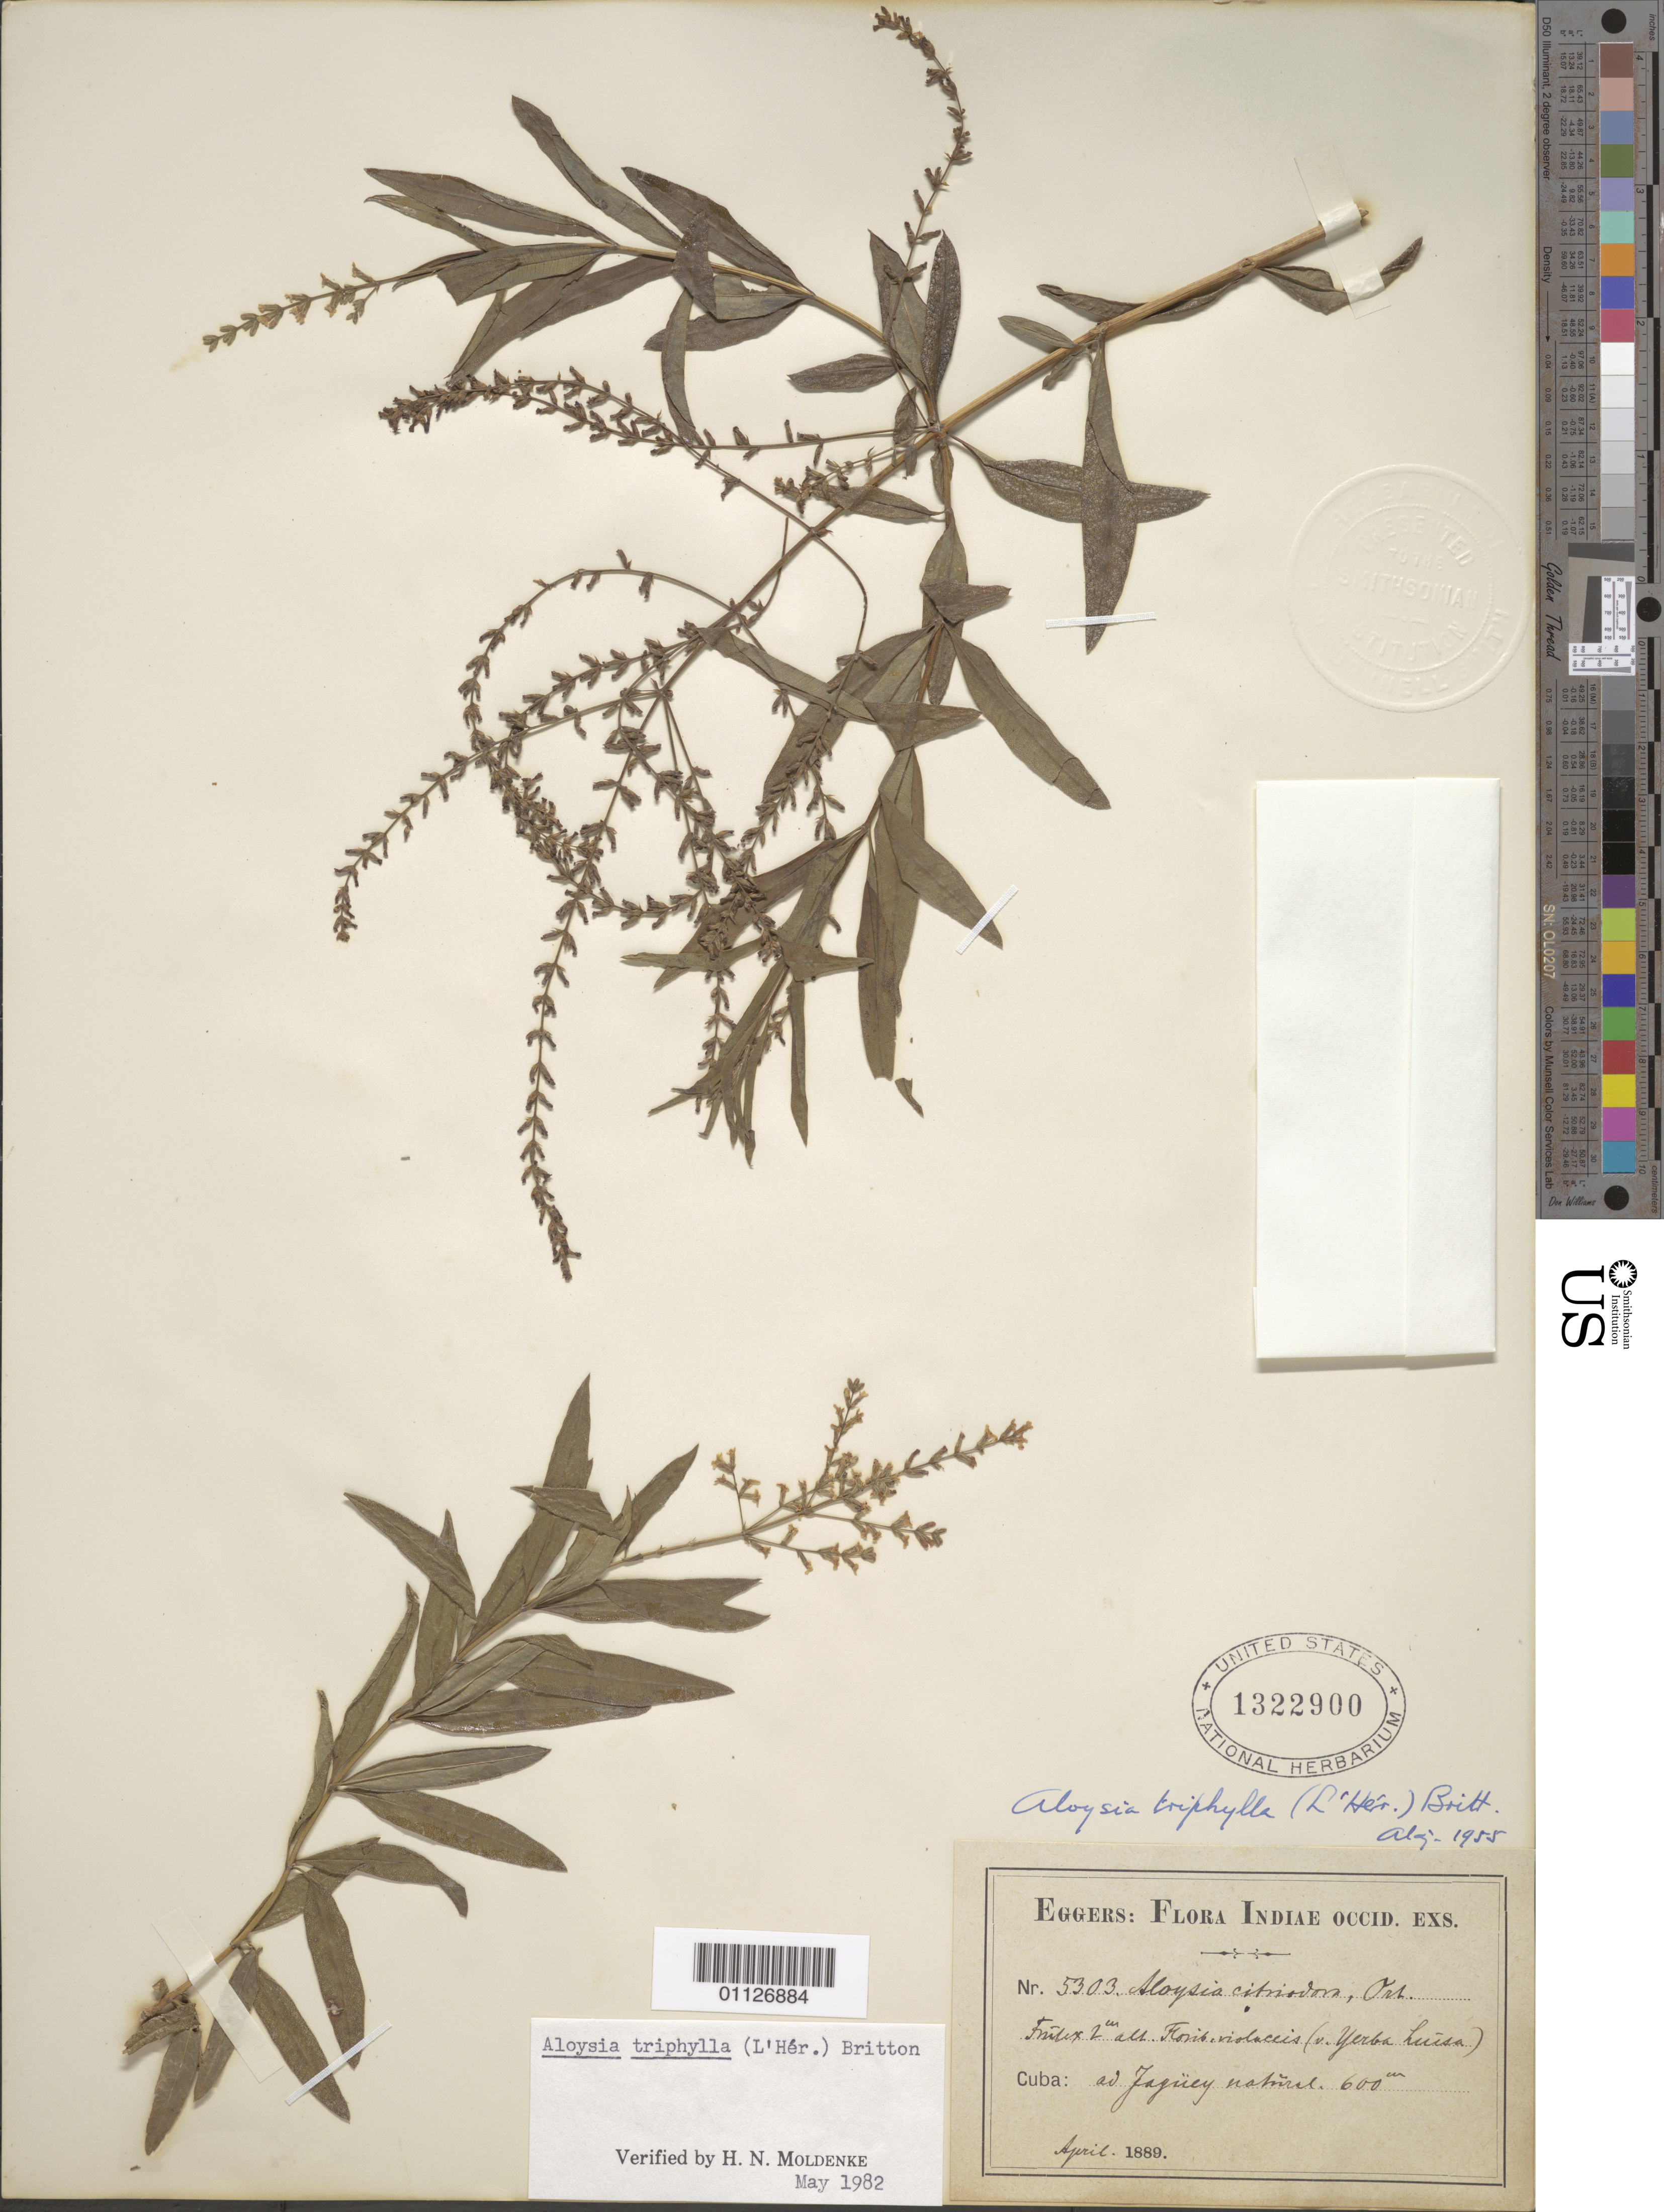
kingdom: Plantae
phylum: Tracheophyta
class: Magnoliopsida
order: Lamiales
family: Verbenaceae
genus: Aloysia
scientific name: Aloysia triphylla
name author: Royle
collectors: H. F. A. von Eggers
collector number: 5303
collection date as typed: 01 Apr 1889 to 30 Apr 1889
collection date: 1889-04-01/1889-04-30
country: Cuba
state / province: Camagüey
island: Cuba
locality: Jaguey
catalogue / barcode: US 1322900